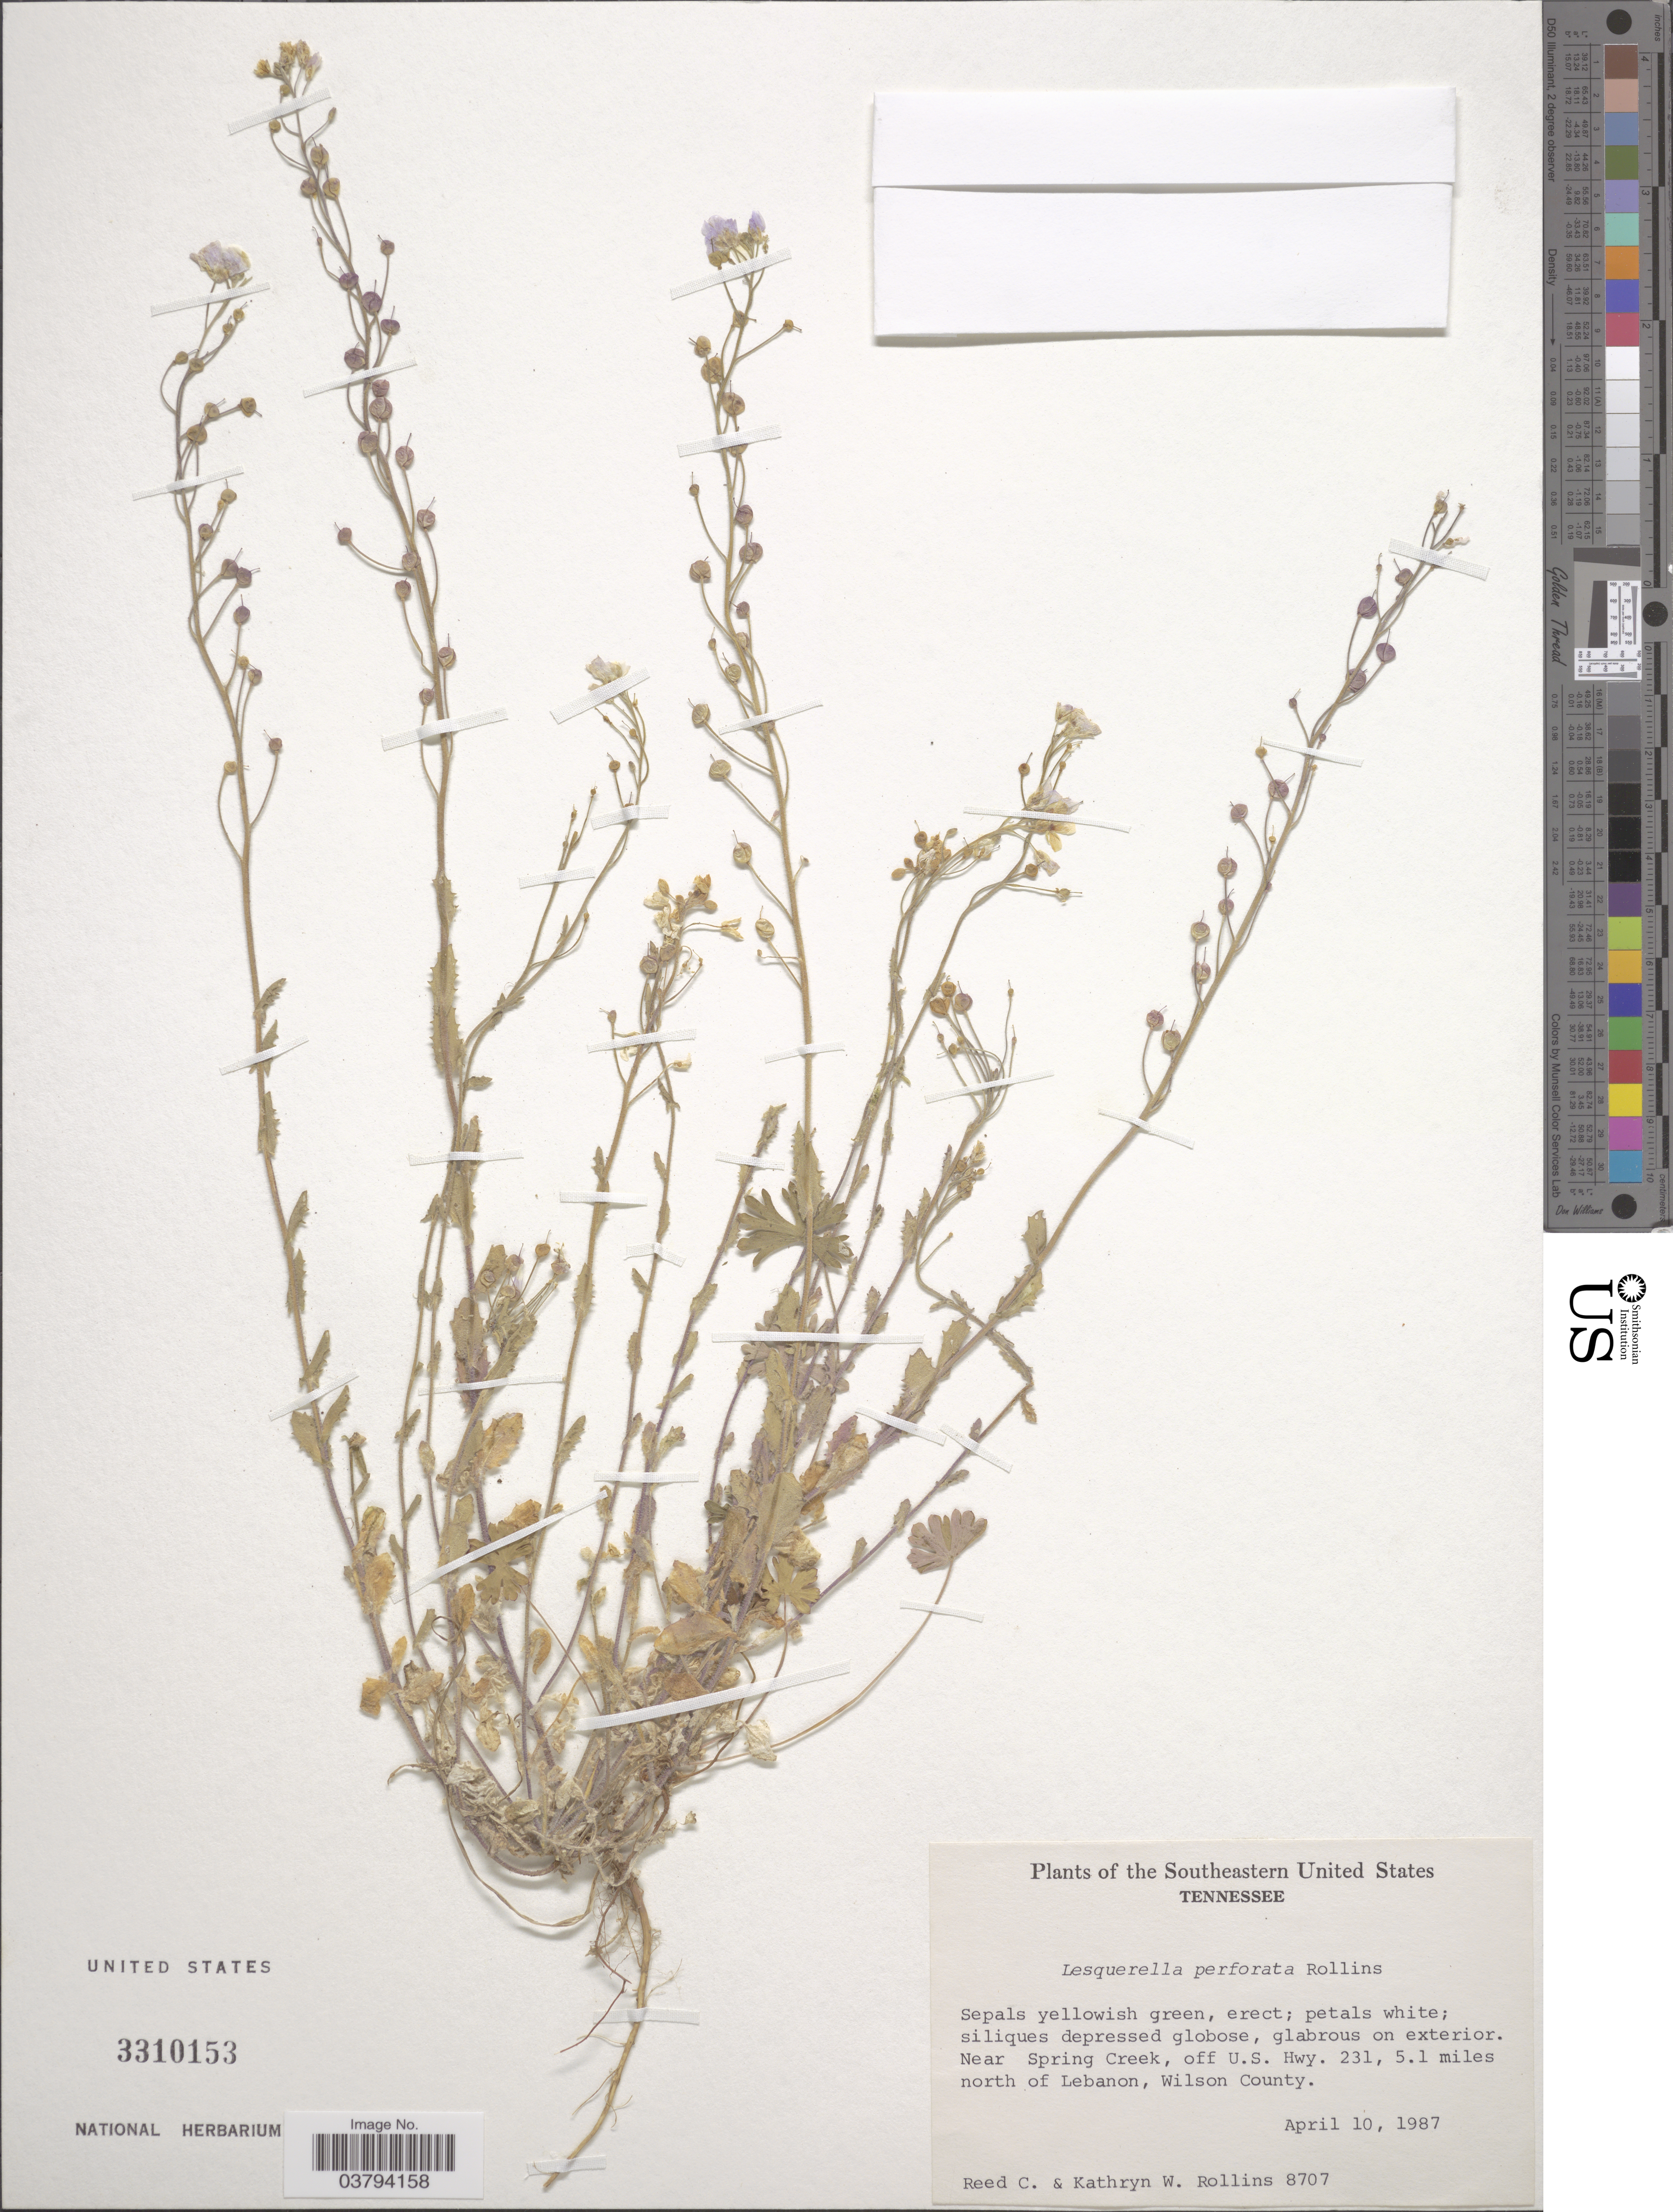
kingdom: Plantae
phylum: Tracheophyta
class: Magnoliopsida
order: Brassicales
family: Brassicaceae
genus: Lesquerella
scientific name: Lesquerella perforata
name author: Rollins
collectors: R. C. Rollins & K. W. Rollins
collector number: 8707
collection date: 1987-04-10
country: United States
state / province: Tennessee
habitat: near creek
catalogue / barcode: US 3310153